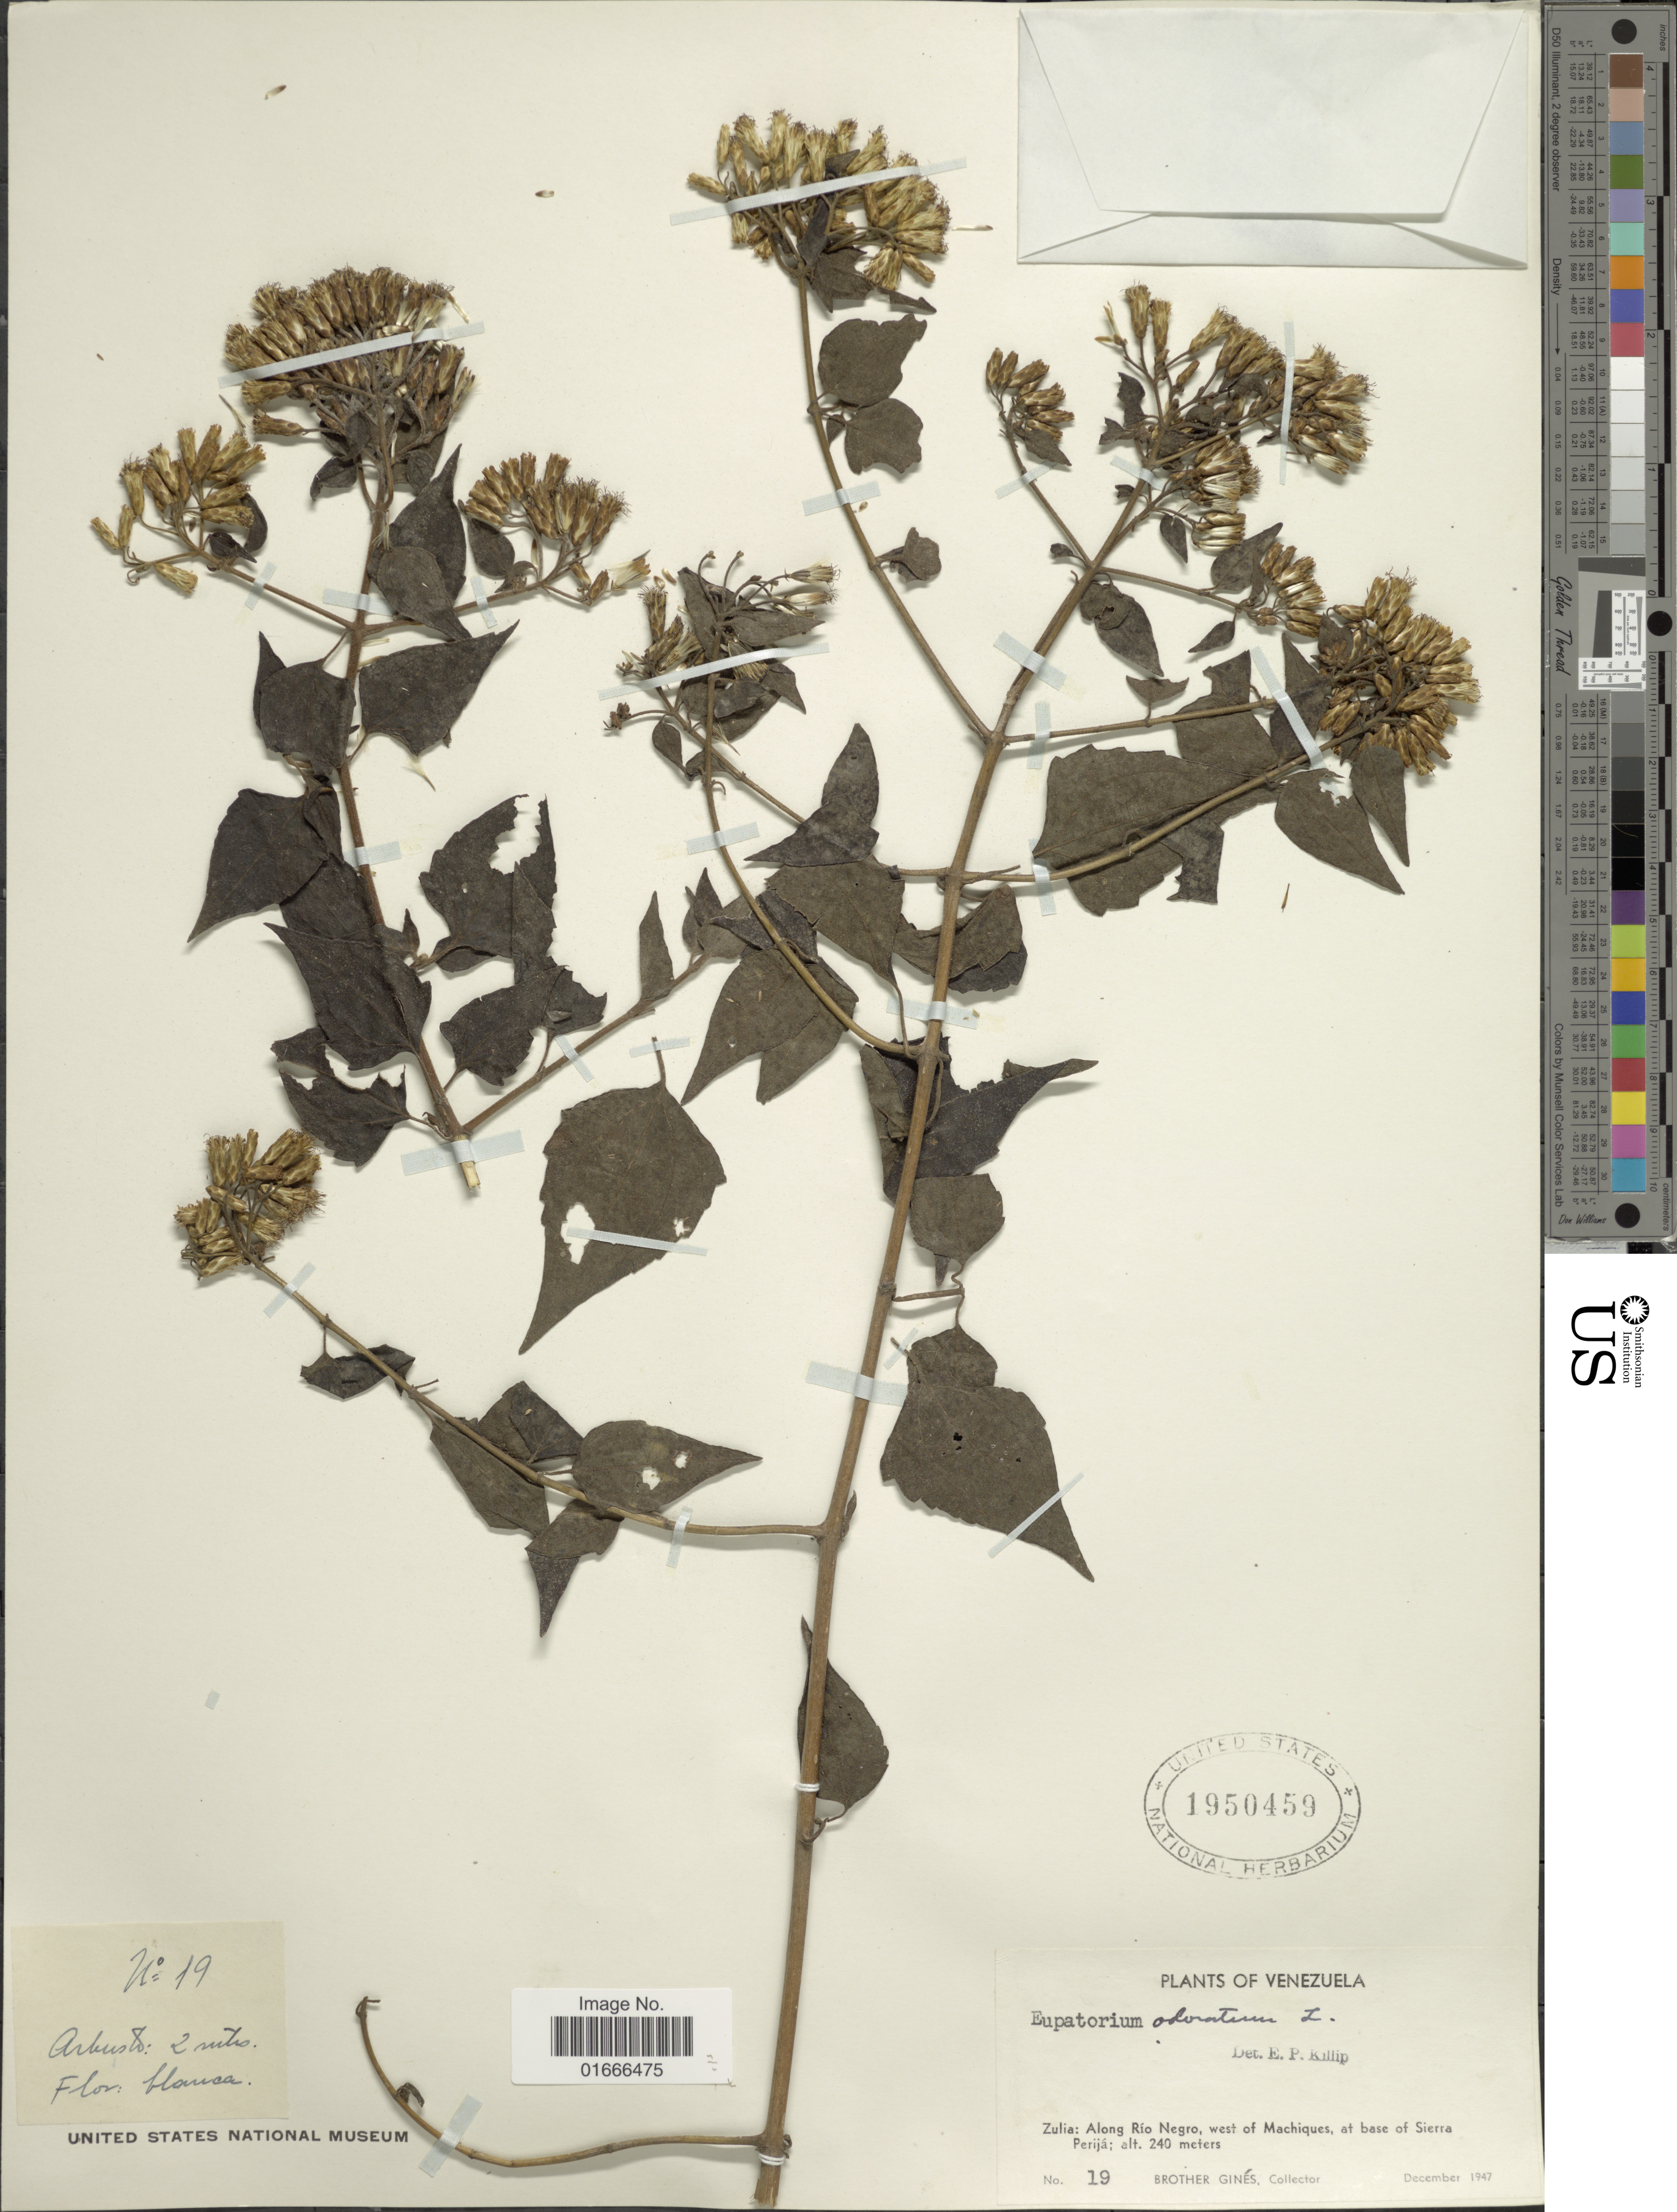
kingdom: Plantae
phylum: Tracheophyta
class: Magnoliopsida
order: Asterales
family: Asteraceae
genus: Chromolaena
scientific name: Chromolaena odorata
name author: (L.) R.M. King & H. Rob.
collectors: Bro. Gines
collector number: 19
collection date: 1947-12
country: Venezuela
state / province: Zulia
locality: Along Rio Negro, west of Machiques, at base of Sierra Perija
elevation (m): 240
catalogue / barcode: US 1950459